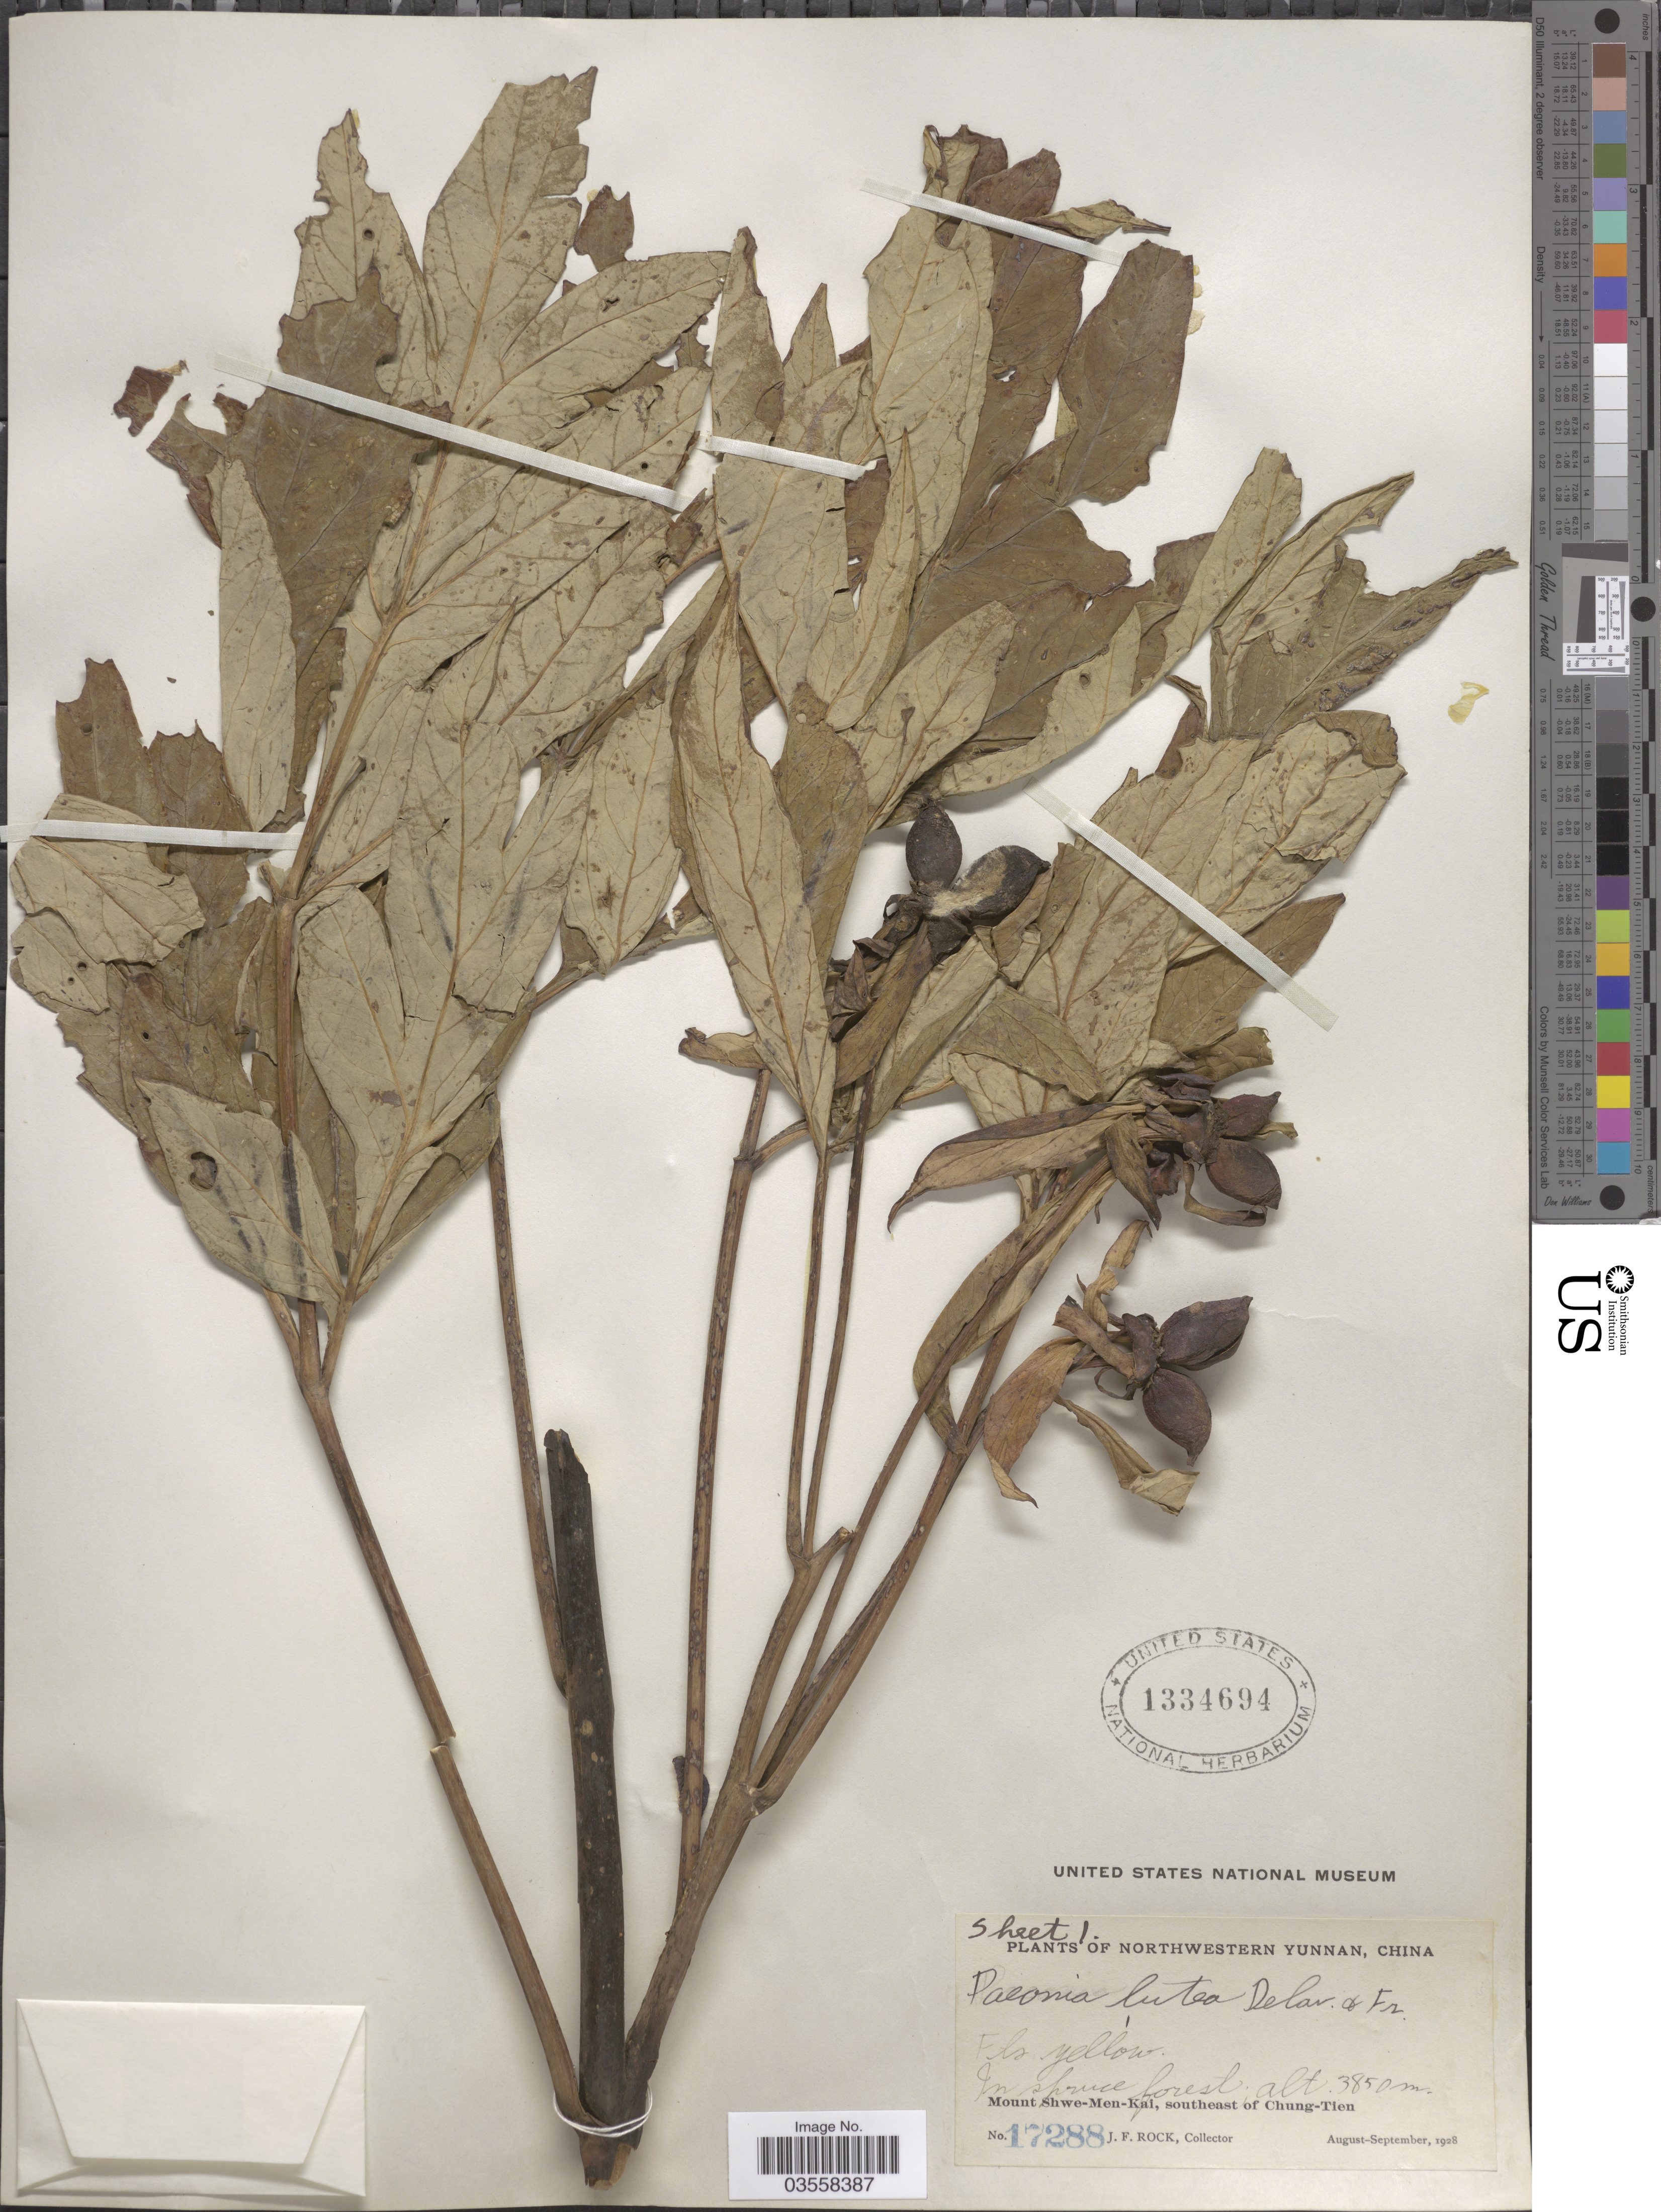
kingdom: Plantae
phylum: Tracheophyta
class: Magnoliopsida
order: Saxifragales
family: Paeoniaceae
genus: Paeonia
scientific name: Paeonia delavayi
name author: Franch.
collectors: J. Rock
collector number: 17288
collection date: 1928-08/1928-09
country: China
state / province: Yunnan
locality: Northwestern Yunnan. Mount Shwe-Men-Kai, southeast of Chung-Tien.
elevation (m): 3850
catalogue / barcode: US 1334694